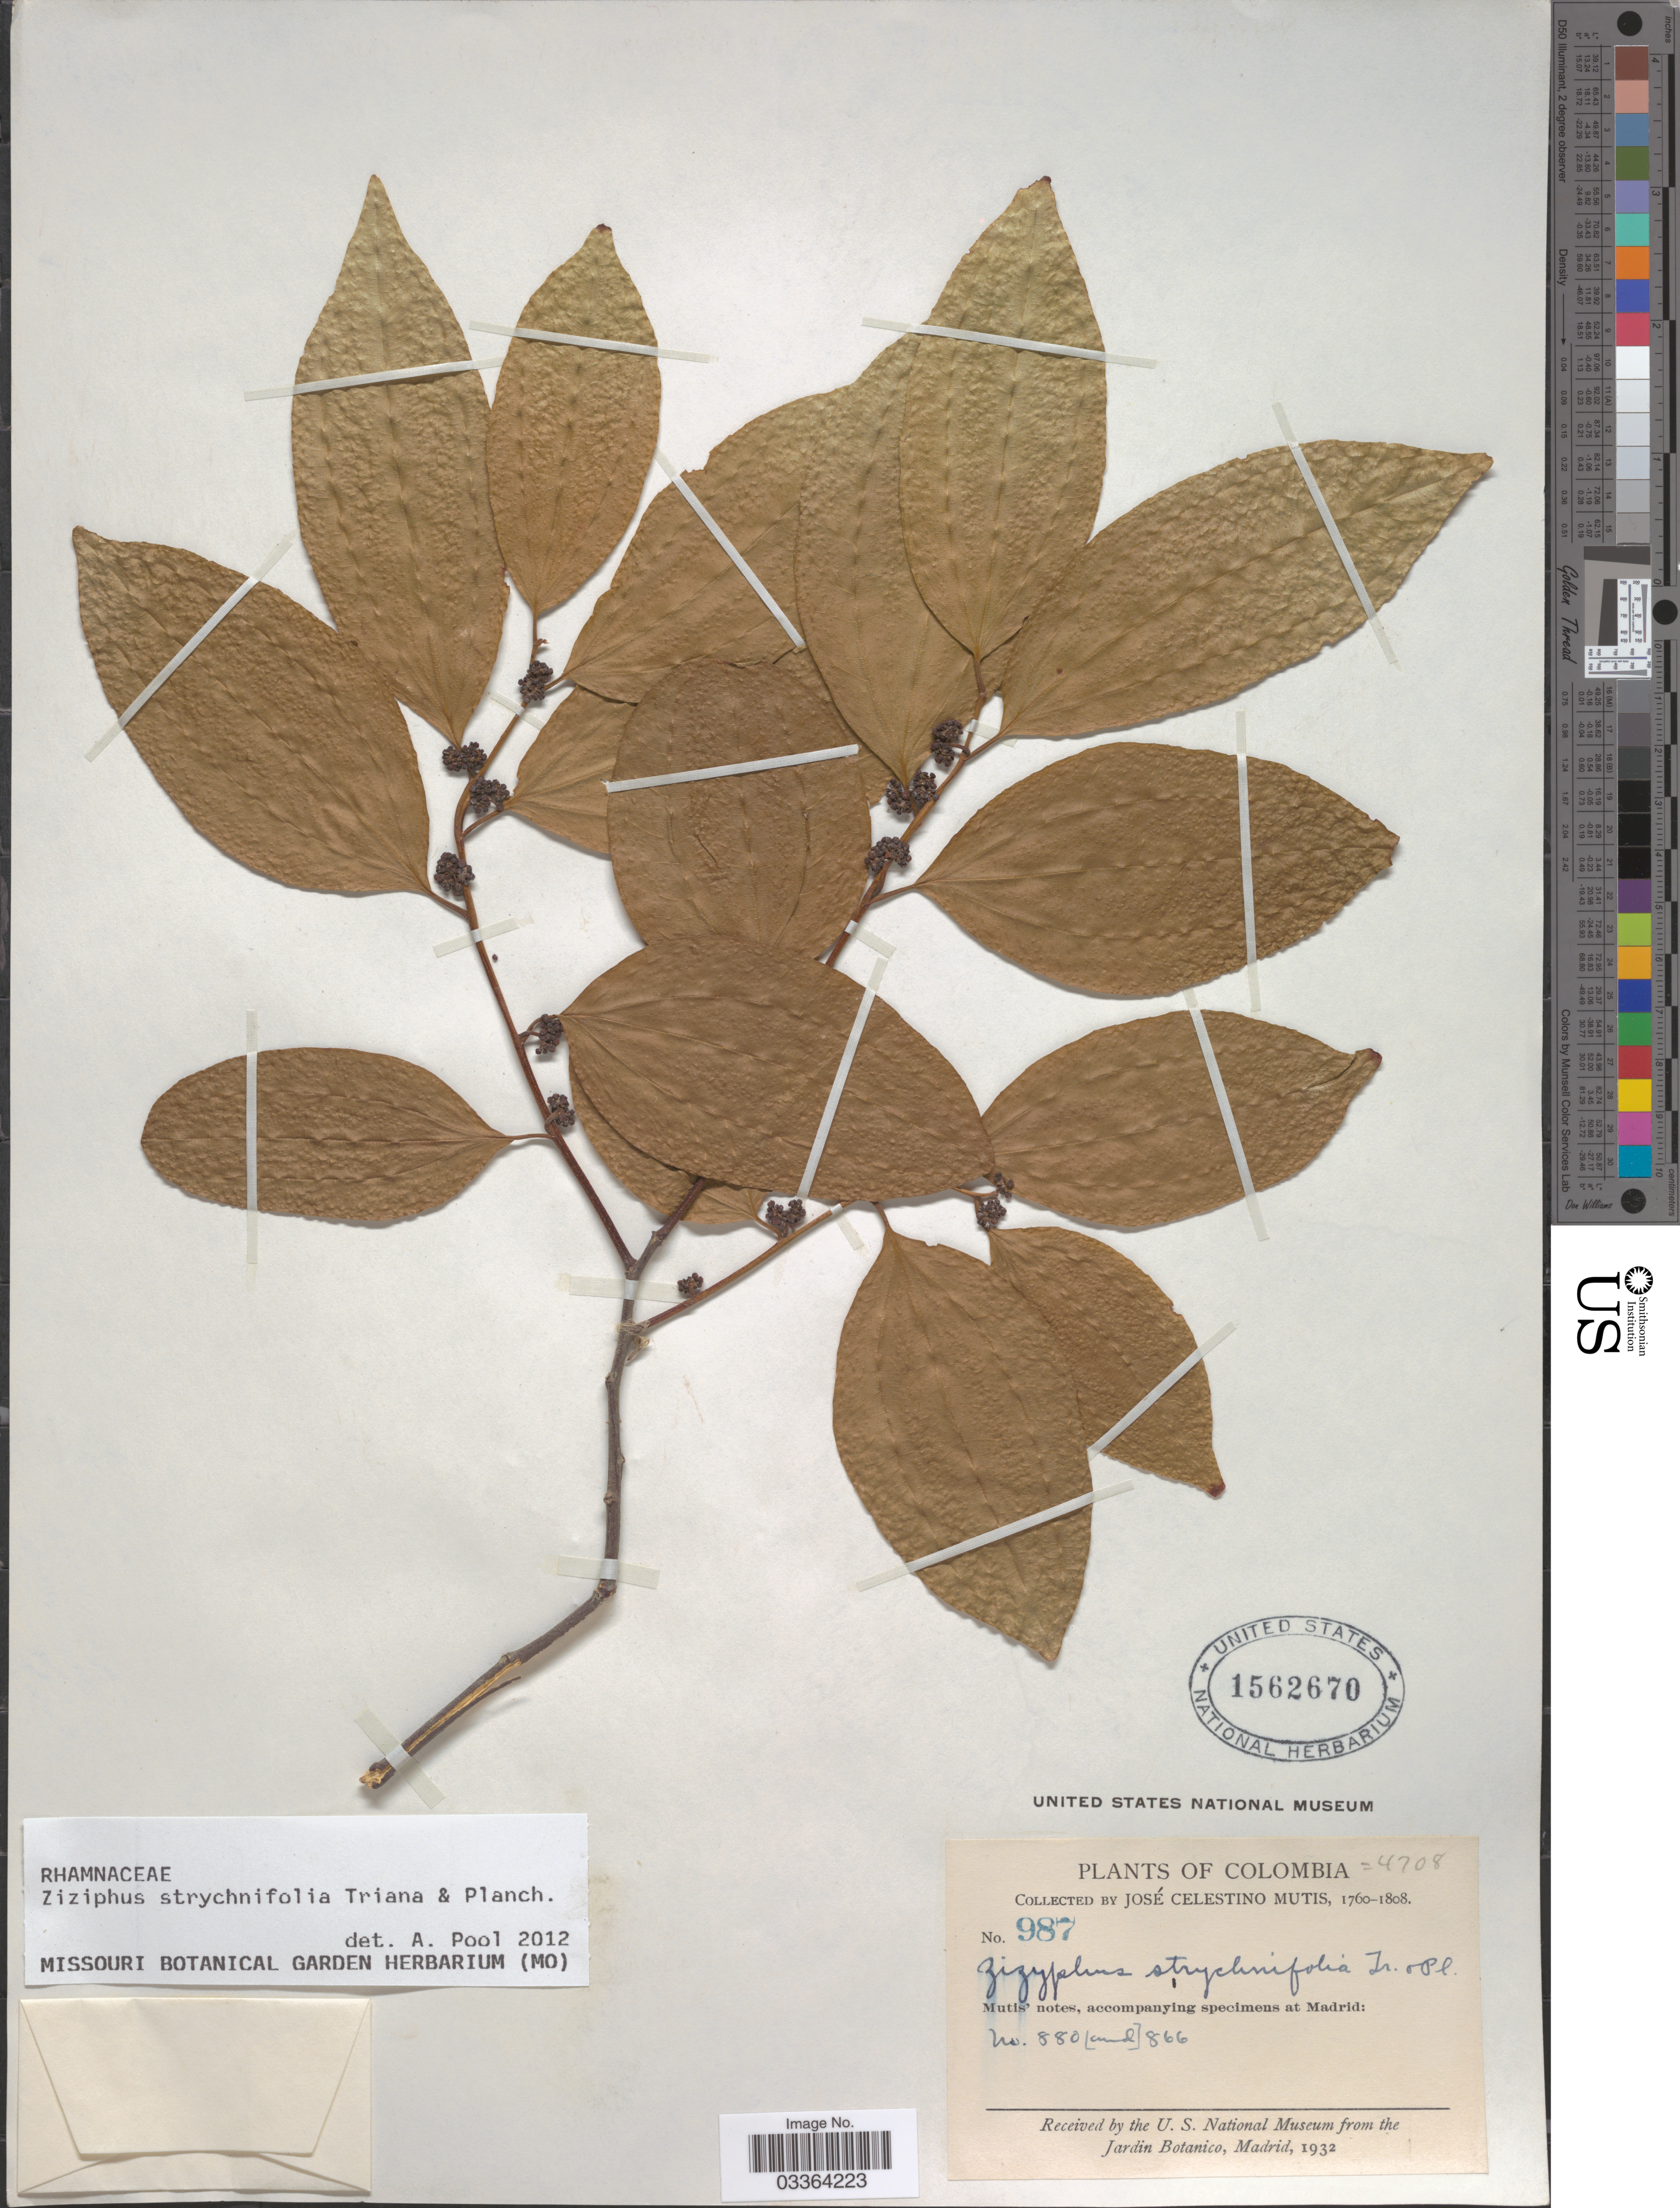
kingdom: Plantae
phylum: Tracheophyta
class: Magnoliopsida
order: Rosales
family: Rhamnaceae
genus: Sarcomphalus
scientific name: Sarcomphalus strychnifolius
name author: (Triana & Planch.) Hauenschild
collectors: J. C. B. Mutis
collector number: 987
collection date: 1760/1808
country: Colombia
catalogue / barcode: US 1562670